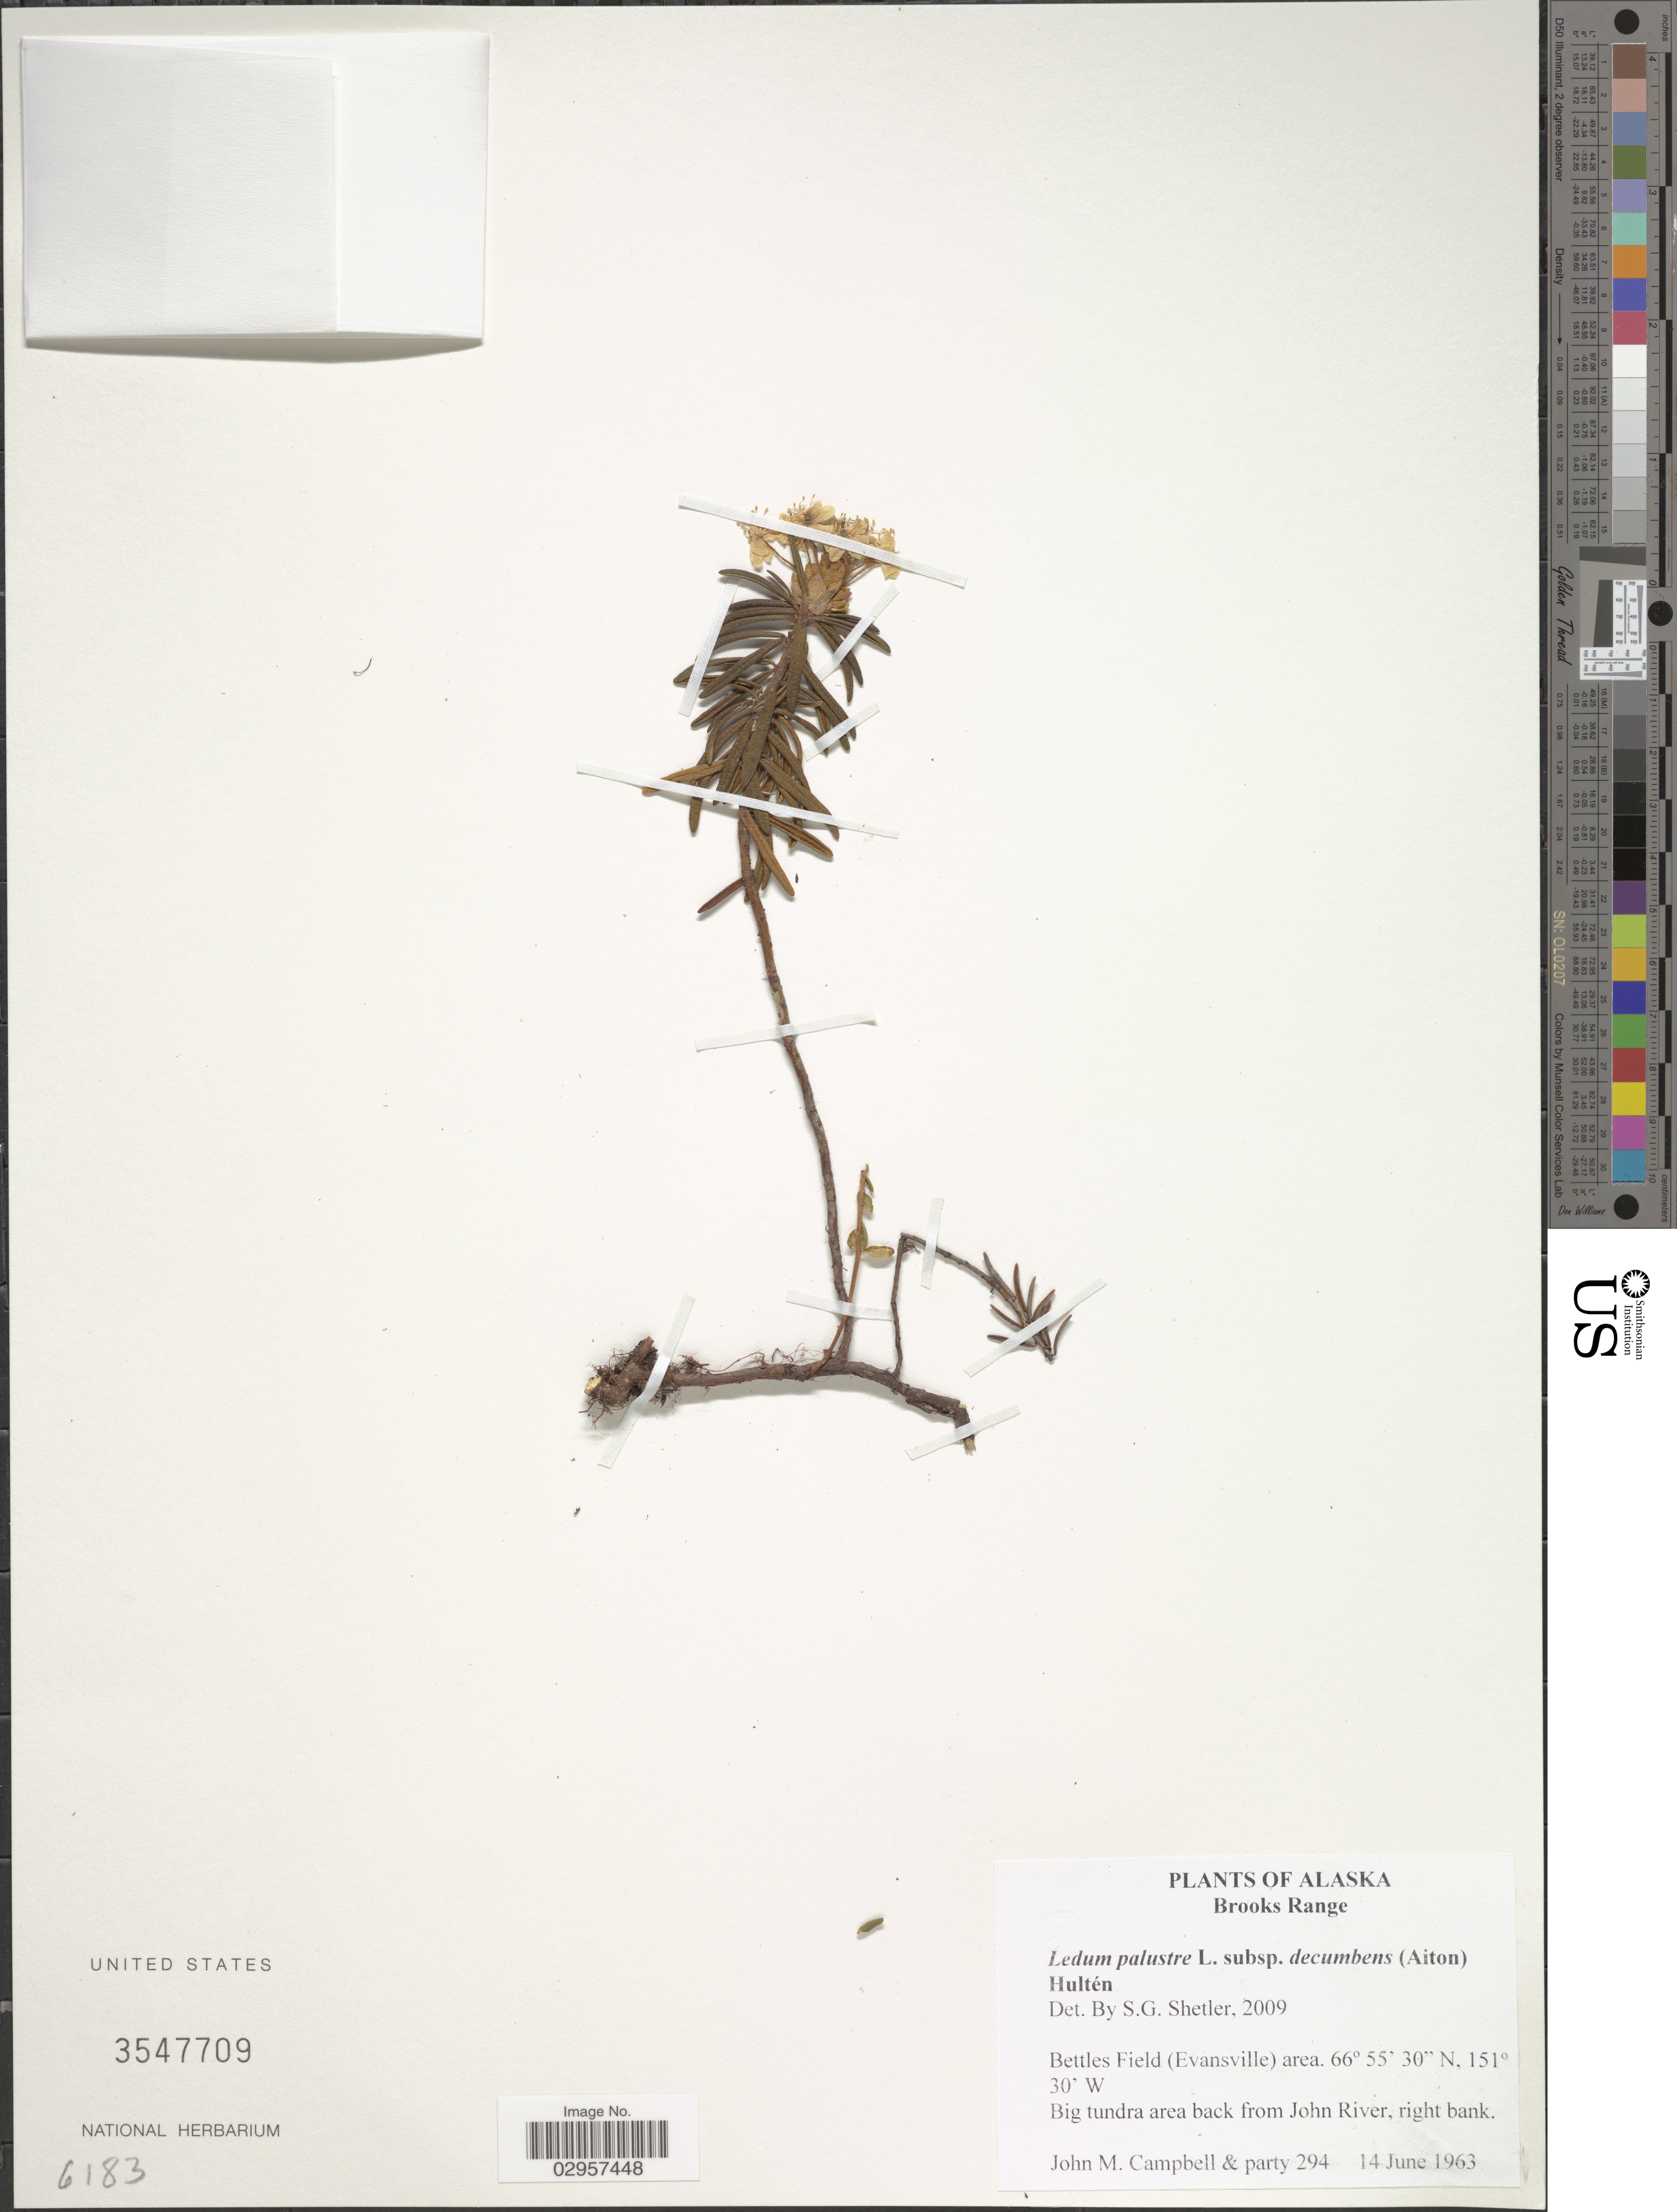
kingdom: Plantae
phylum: Tracheophyta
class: Magnoliopsida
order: Ericales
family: Ericaceae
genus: Ledum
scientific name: Ledum palustre subsp. decumbens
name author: (Aiton) Hultén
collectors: J. M. Campbell & et al.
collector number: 294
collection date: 1963-06-14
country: United States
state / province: Alaska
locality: Brooks Range, Bettles Field (Evansville) area, Big tundra area back from John River, right bank.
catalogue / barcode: US 3547709